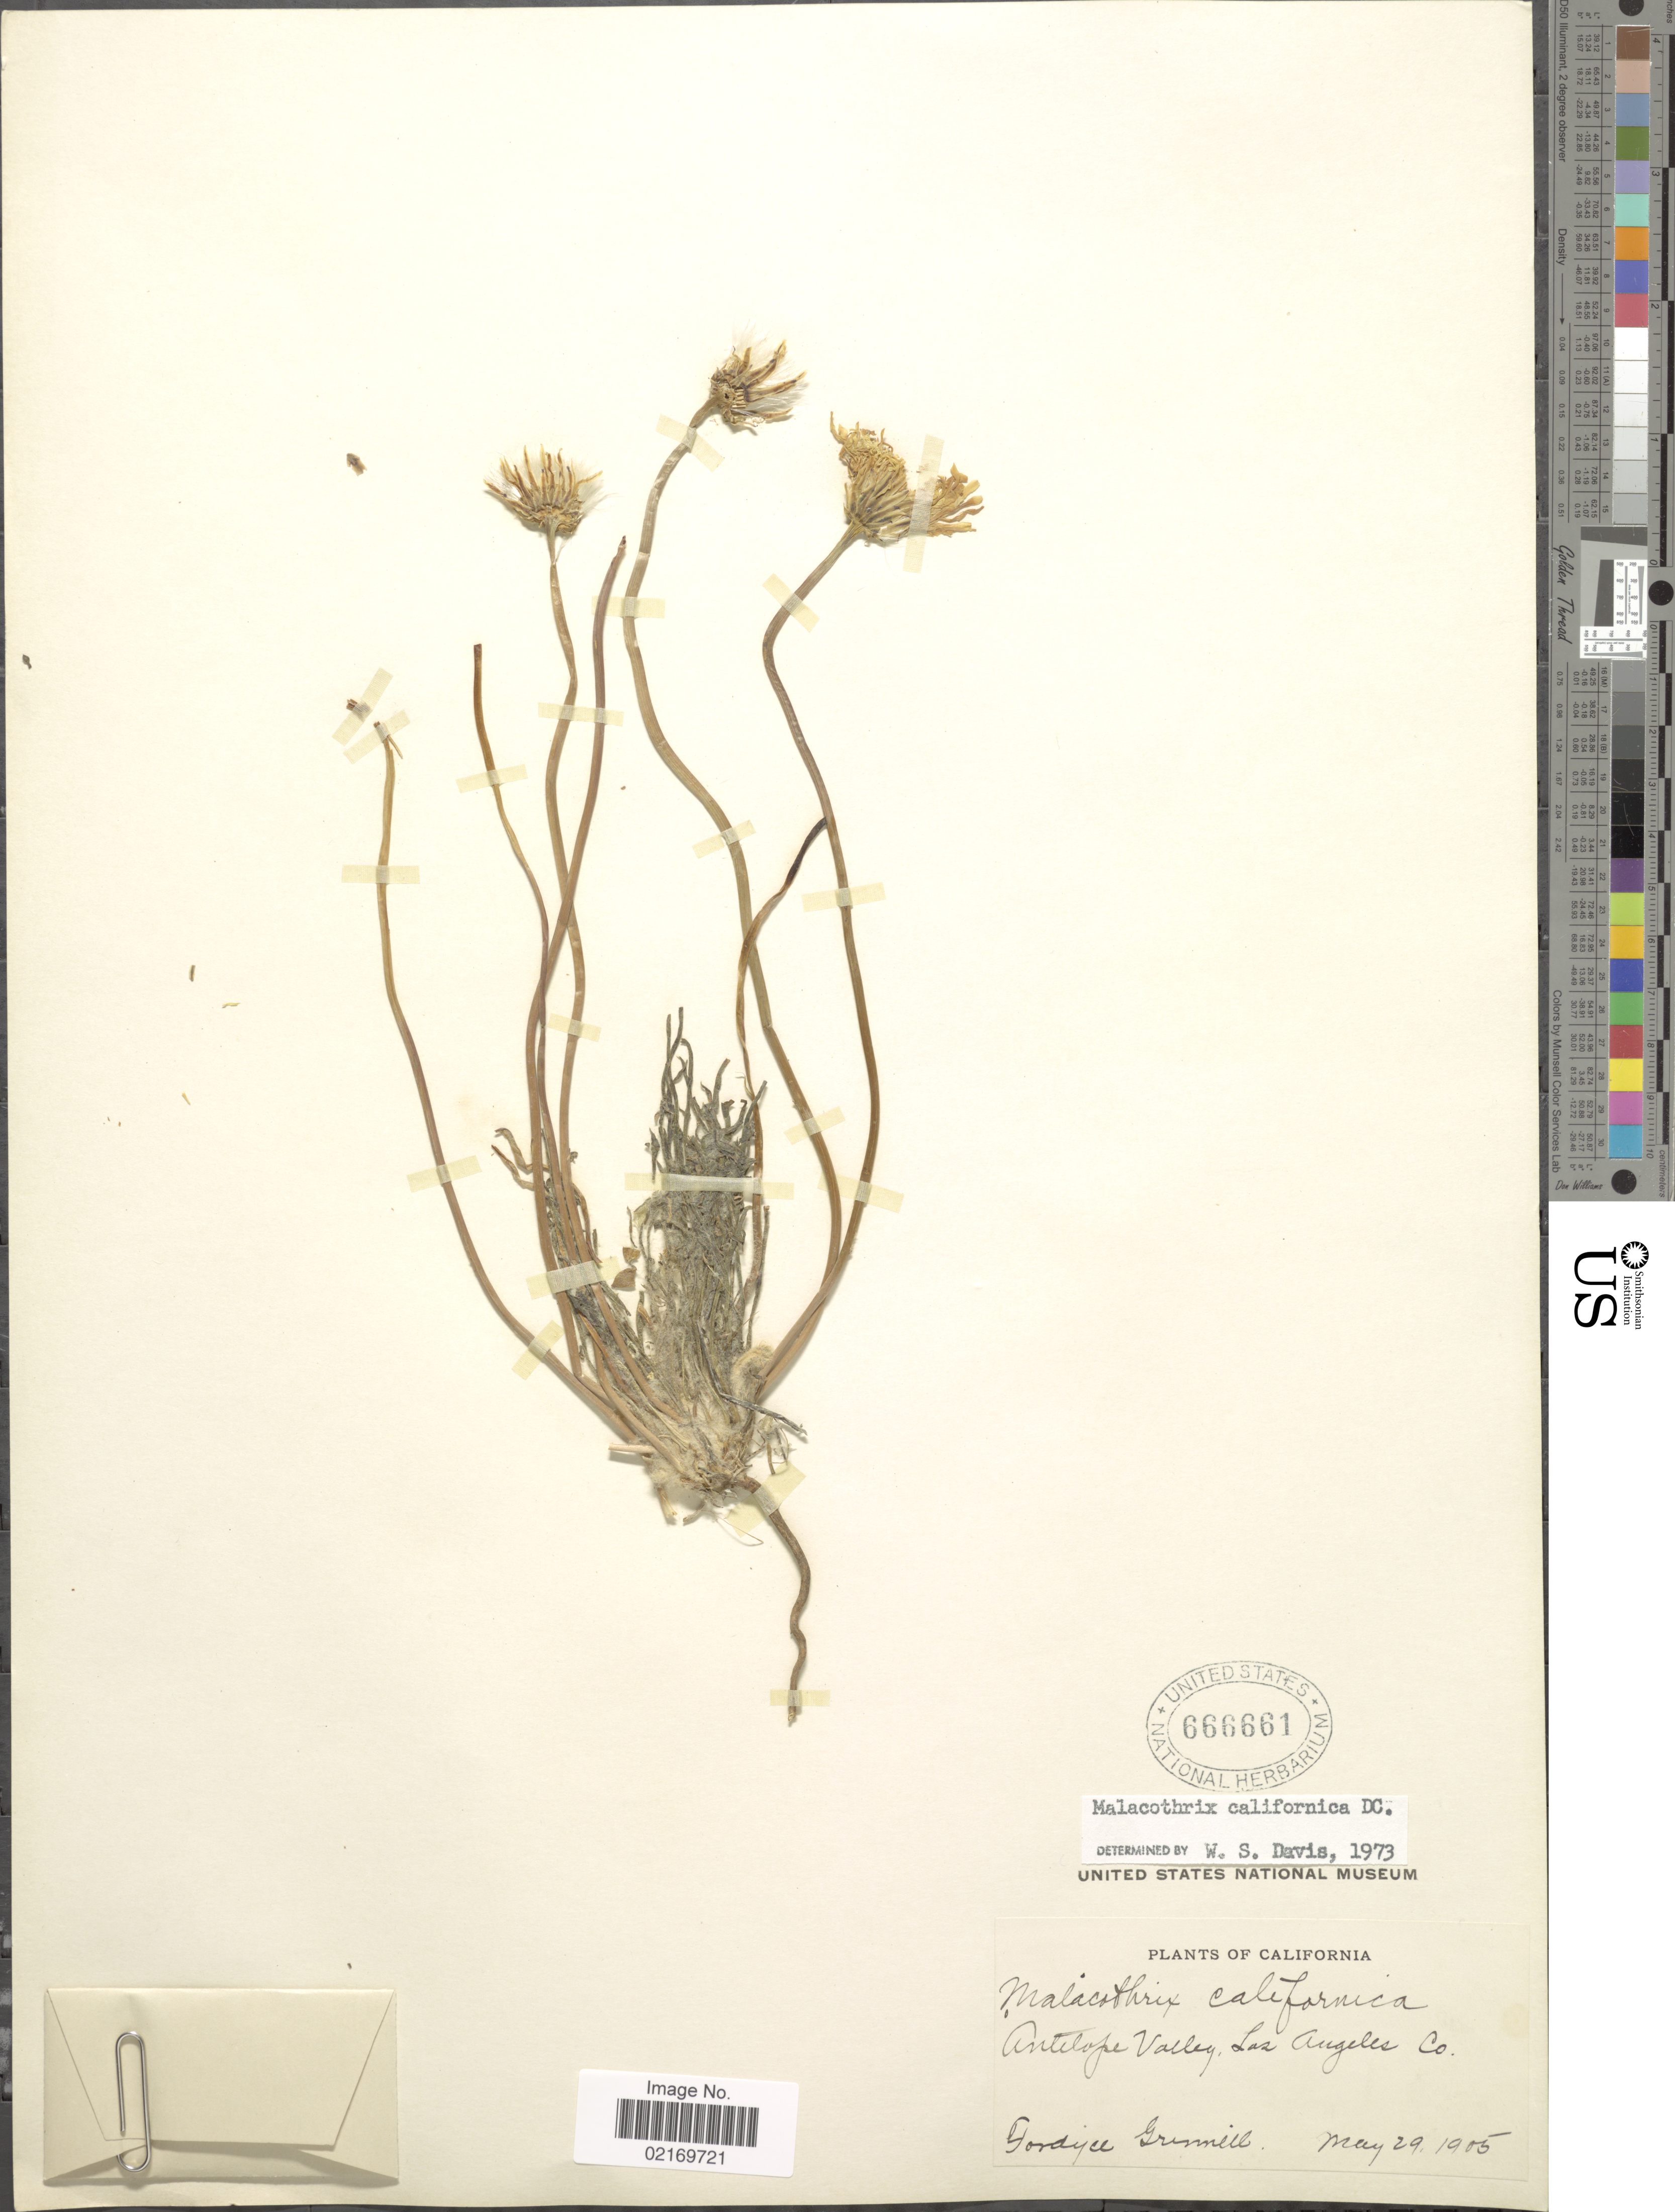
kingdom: Plantae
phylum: Tracheophyta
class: Magnoliopsida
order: Asterales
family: Asteraceae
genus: Malacothrix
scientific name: Malacothrix californica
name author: DC.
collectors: F. Grinnell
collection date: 1905-05-29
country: United States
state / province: California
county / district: Los Angeles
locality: Antelope Valley, Los Angeles Co.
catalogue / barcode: US 666661